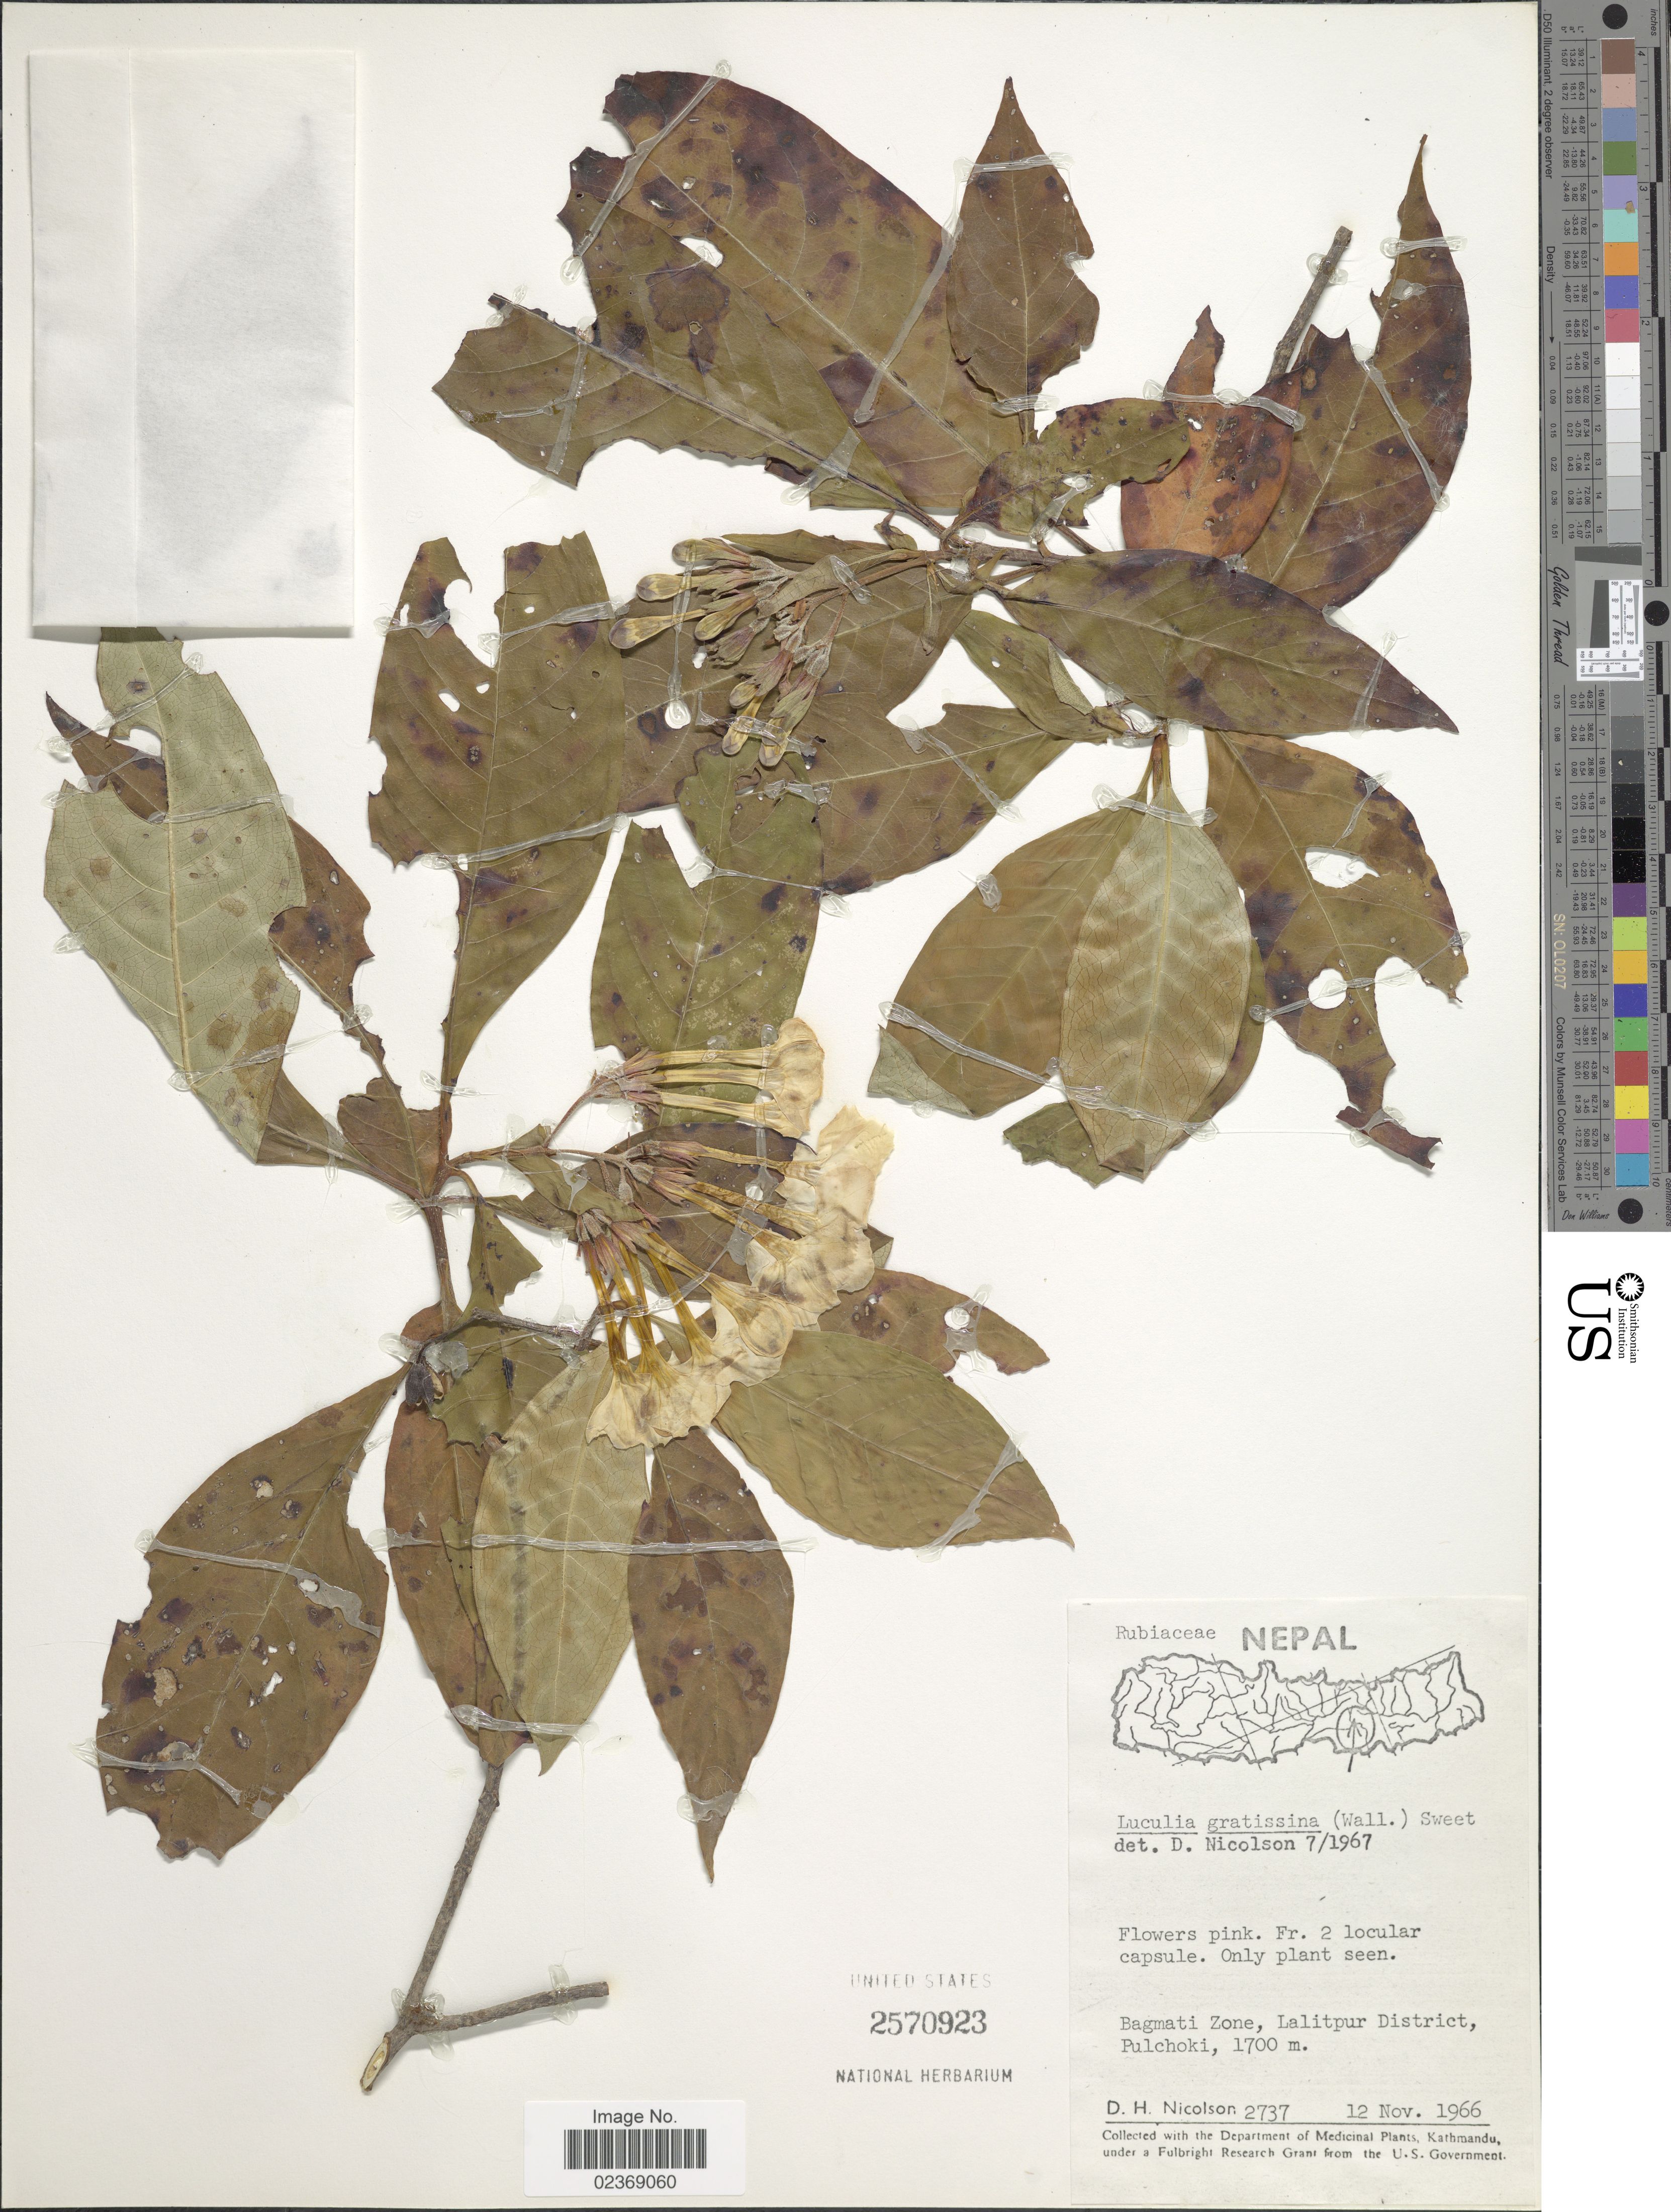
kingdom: Plantae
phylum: Tracheophyta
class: Magnoliopsida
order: Gentianales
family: Rubiaceae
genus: Luculia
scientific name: Luculia gratissima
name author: (Wall.) Sweet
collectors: D. H. Nicolson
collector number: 2737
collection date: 1966-11-12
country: Nepal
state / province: Bagmati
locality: Bagmati Zone, Lalitpur District, Pulchoki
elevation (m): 1700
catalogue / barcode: US 2570923